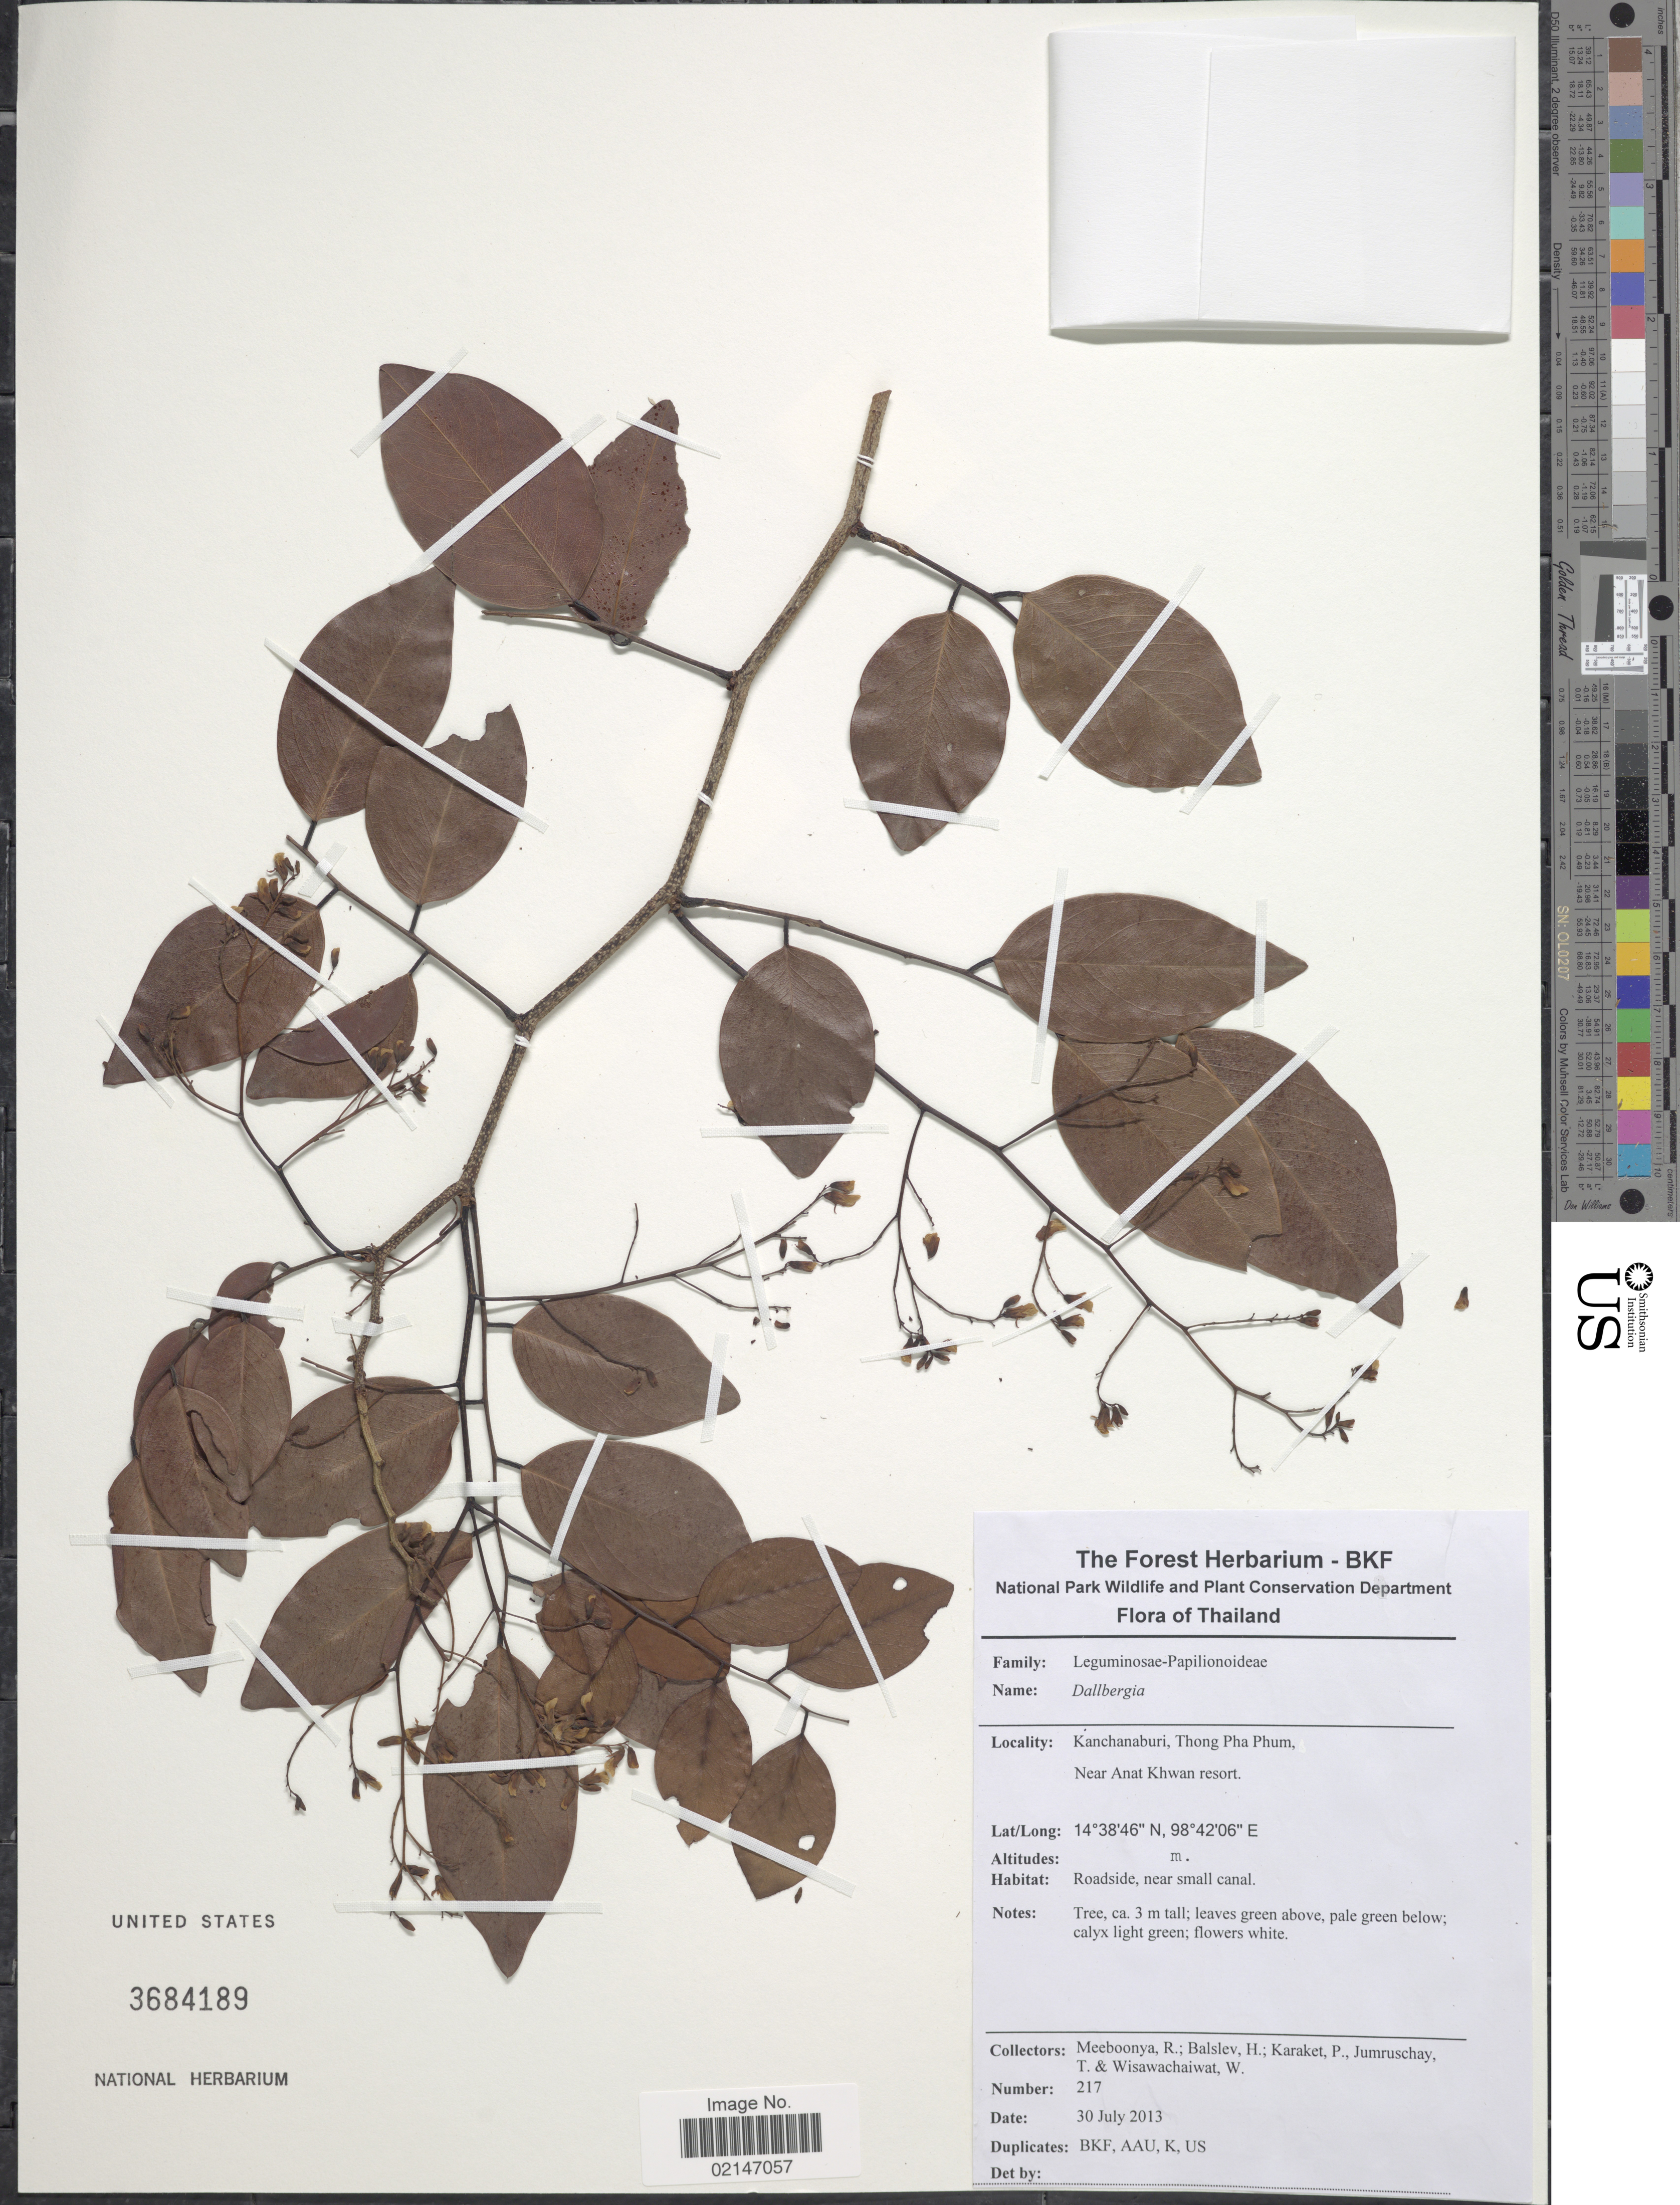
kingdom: Plantae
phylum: Tracheophyta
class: Magnoliopsida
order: Fabales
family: Fabaceae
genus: Dalbergia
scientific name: Dalbergia sp.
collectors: R. Meeboonya, H. Balslev, P. Karaket, T. Jumruschay & W. Wisawachaiwat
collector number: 217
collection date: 2013-07-30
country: Thailand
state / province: Kanchanaburi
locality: Thong Pha Phum, near Anat Khwan resort, roadside, near small canal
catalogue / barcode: US 3684189